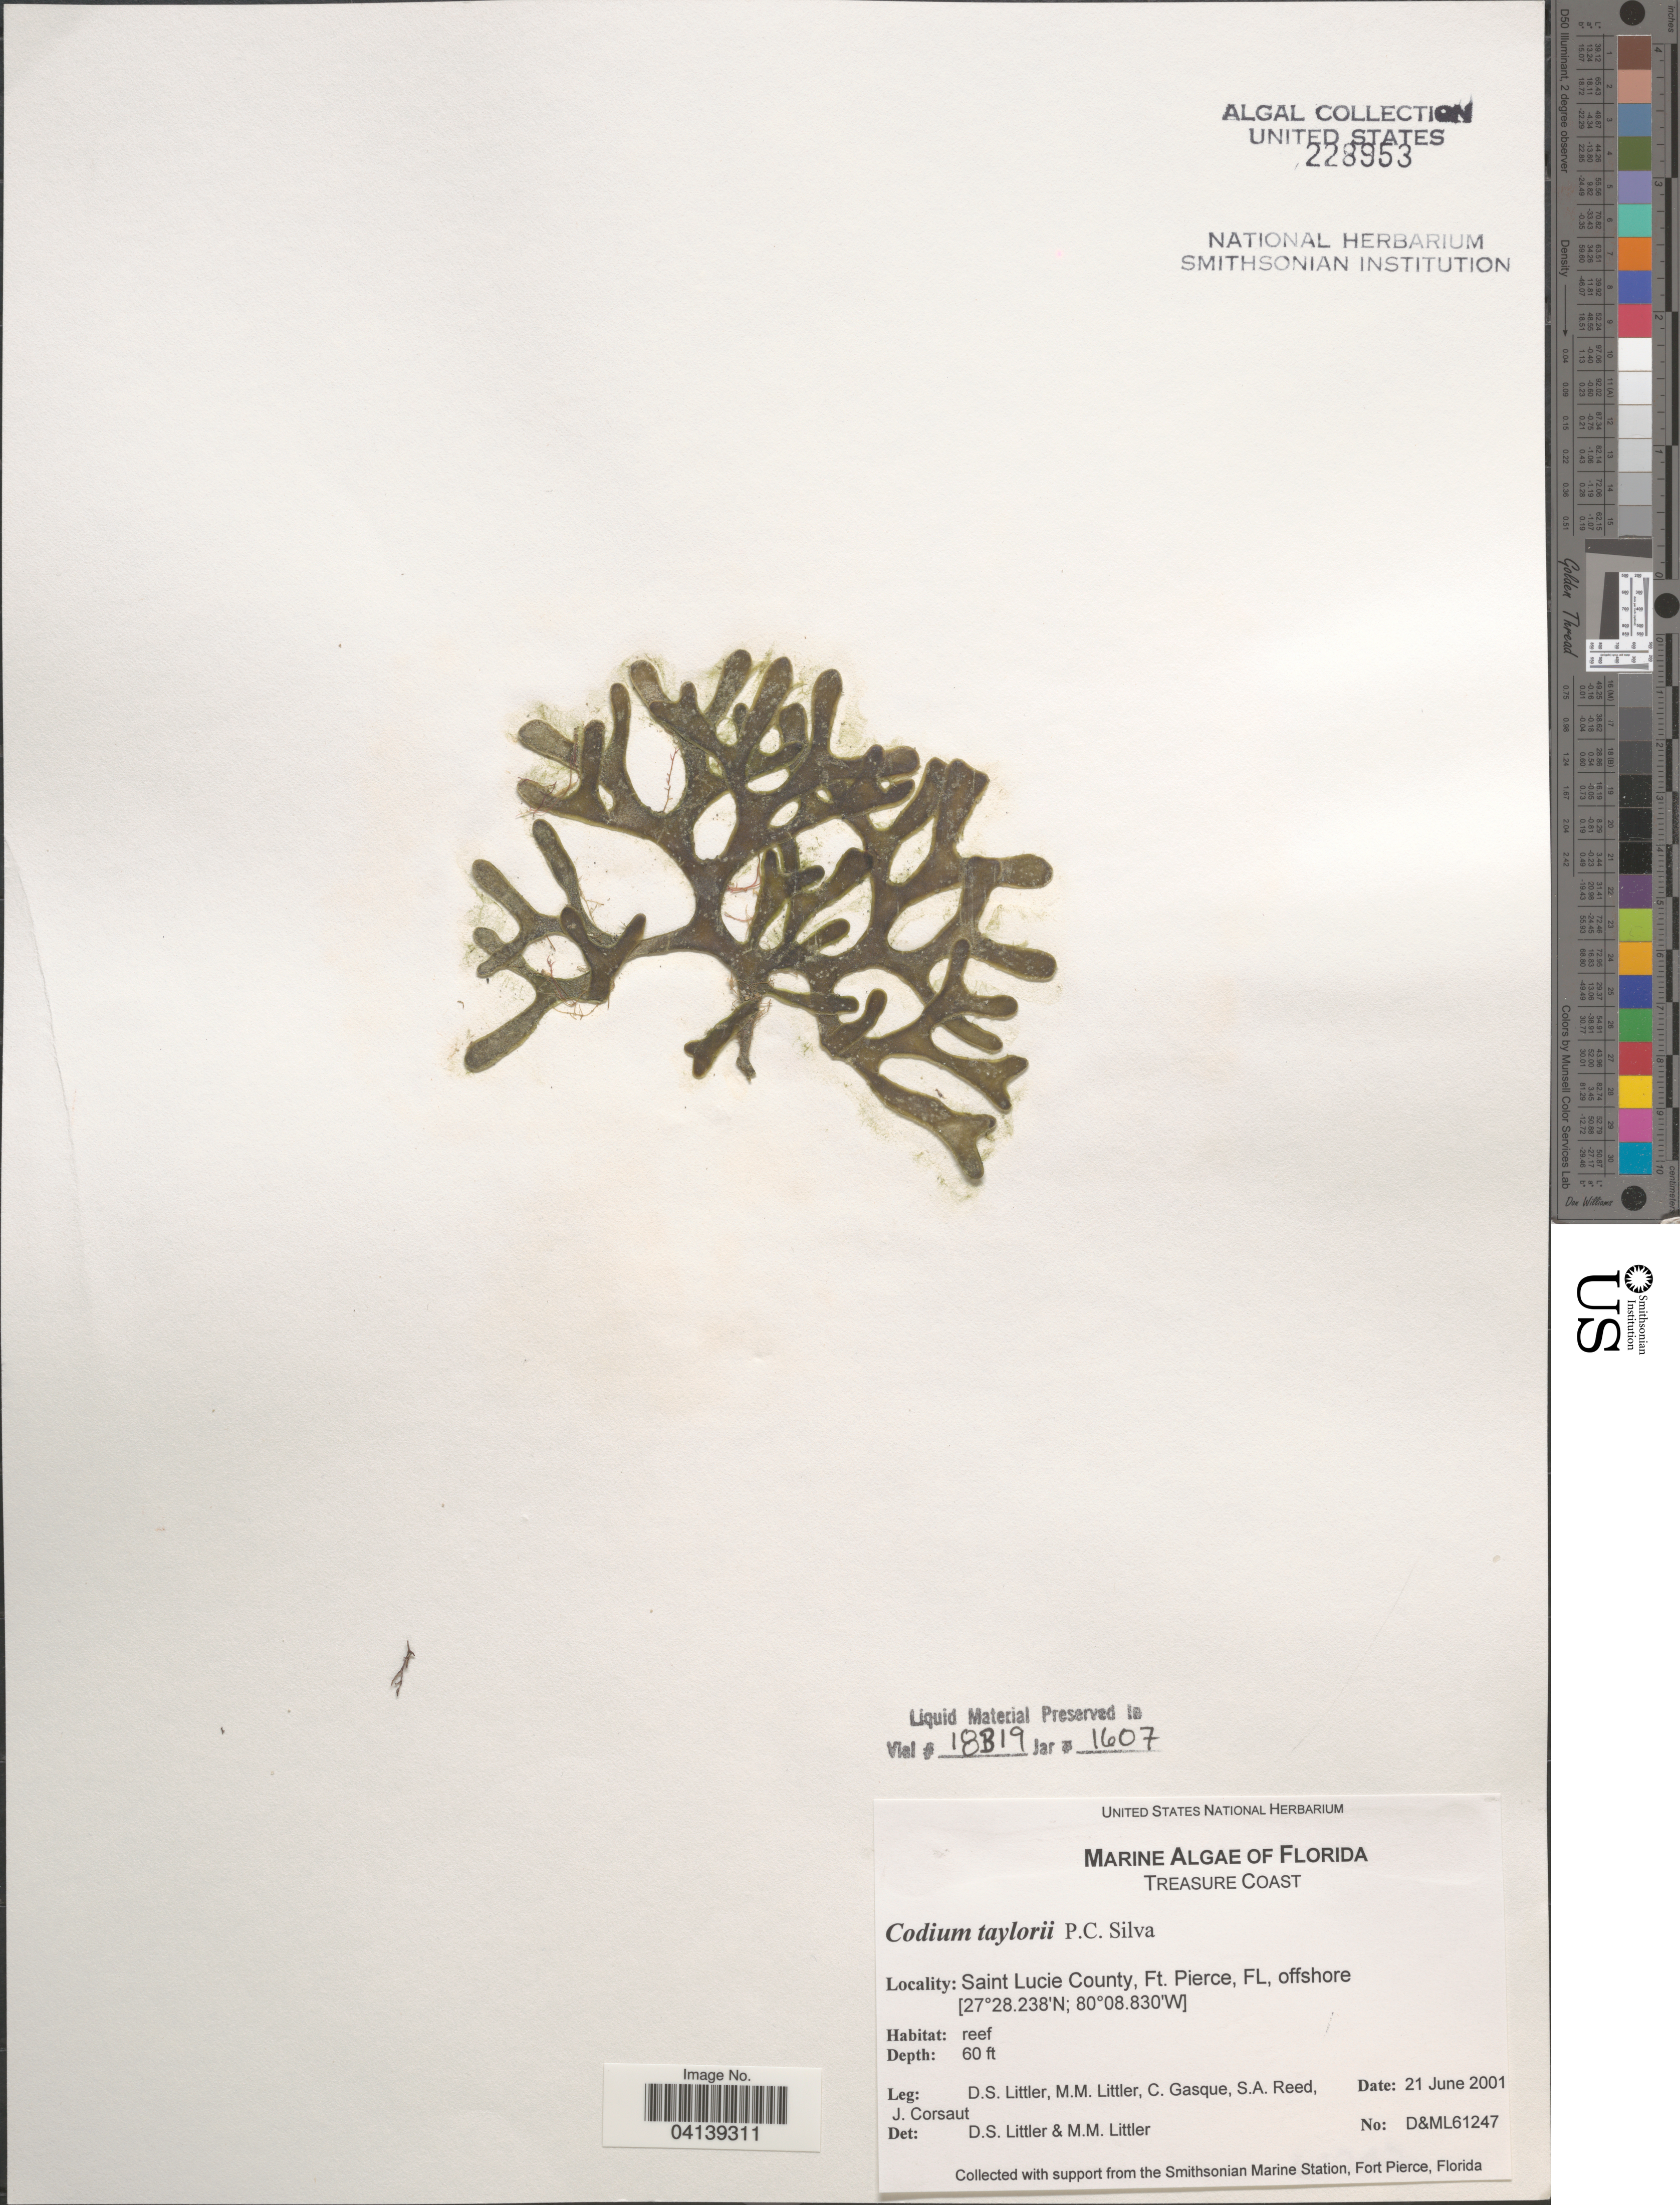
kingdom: Plantae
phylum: Chlorophyta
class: Ulvophyceae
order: Bryopsidales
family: Codiaceae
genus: Codium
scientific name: Codium taylorii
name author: P.C. Silva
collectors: D. S. Littler, C. Gasque, S. Reed & J. Corsaut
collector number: D&ML61247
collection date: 2001-06-21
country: United States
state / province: Florida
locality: Treasure Coast. Saint Lucie County, Ft. Pierce, offshore.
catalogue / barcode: US 228953